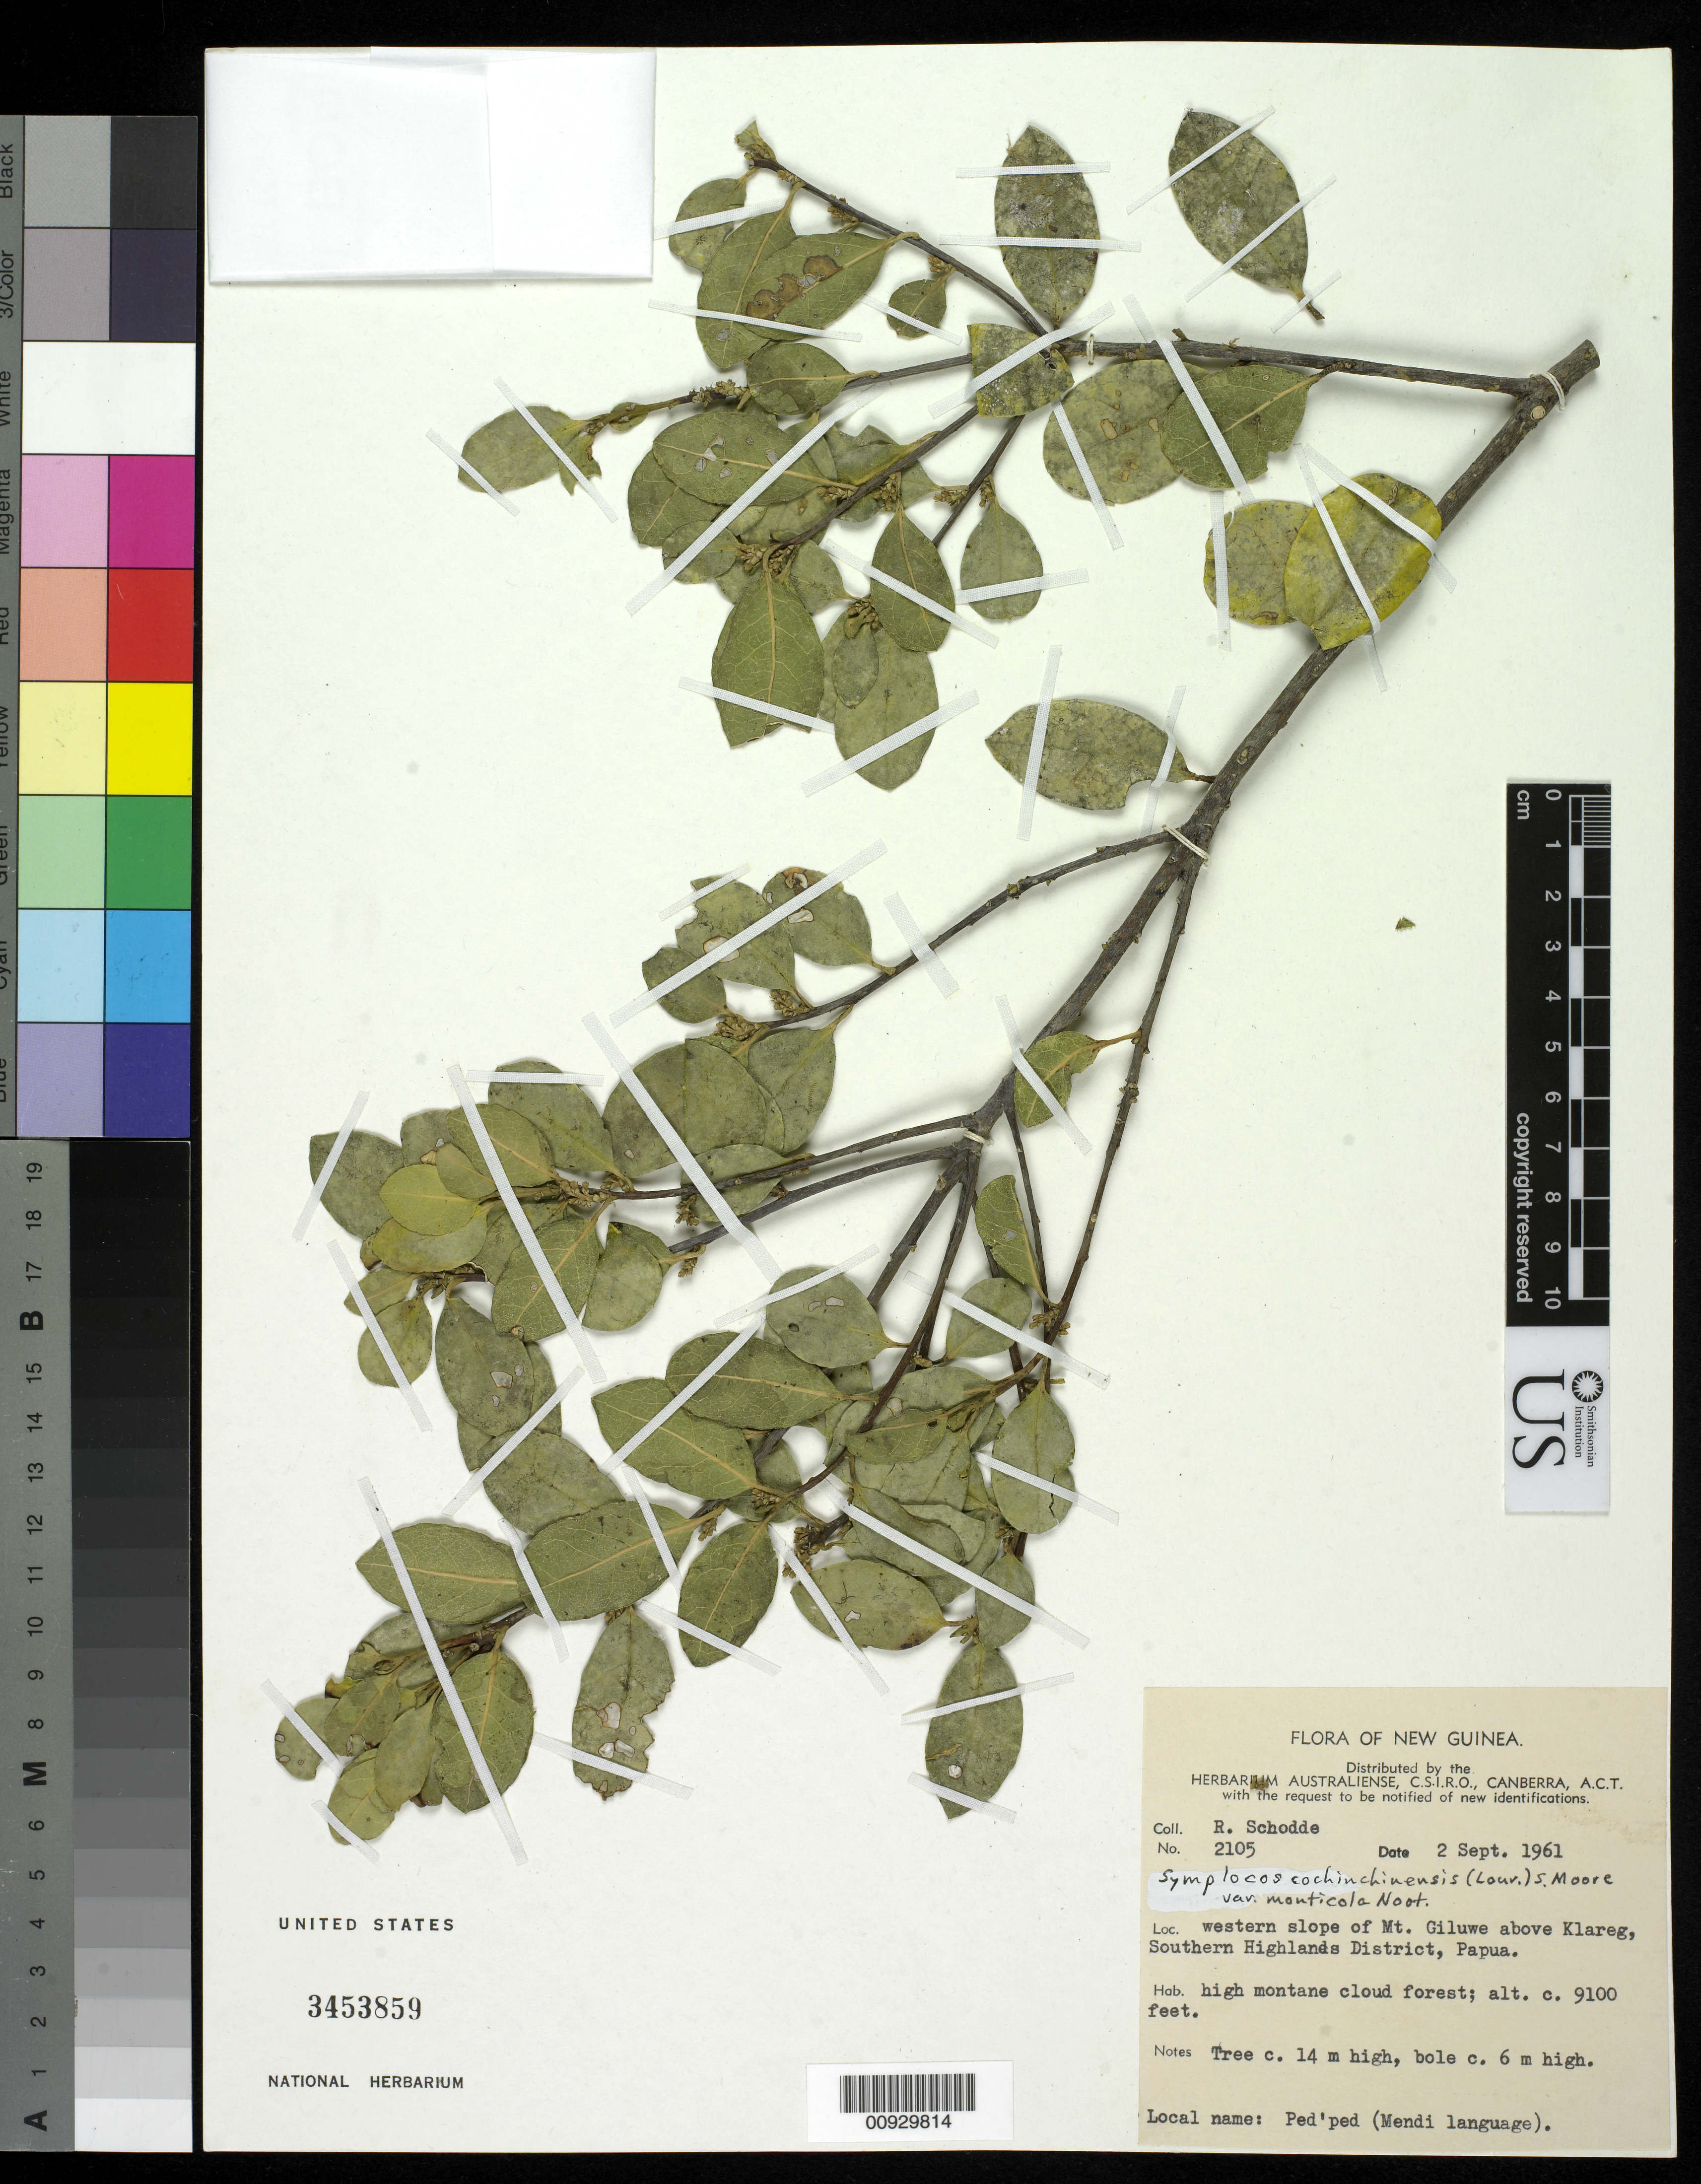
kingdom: Plantae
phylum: Tracheophyta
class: Magnoliopsida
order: Ericales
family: Symplocaceae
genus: Symplocos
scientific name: Symplocos cochinchinensis var. monticola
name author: Noot.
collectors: R. Schodde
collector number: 2105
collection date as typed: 02 Sep 1961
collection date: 1961-09-02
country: Papua New Guinea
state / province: Southern Highlands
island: New Guinea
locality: Western slope of Mt. Giluwe, above Klareg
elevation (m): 2774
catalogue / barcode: US 3453859